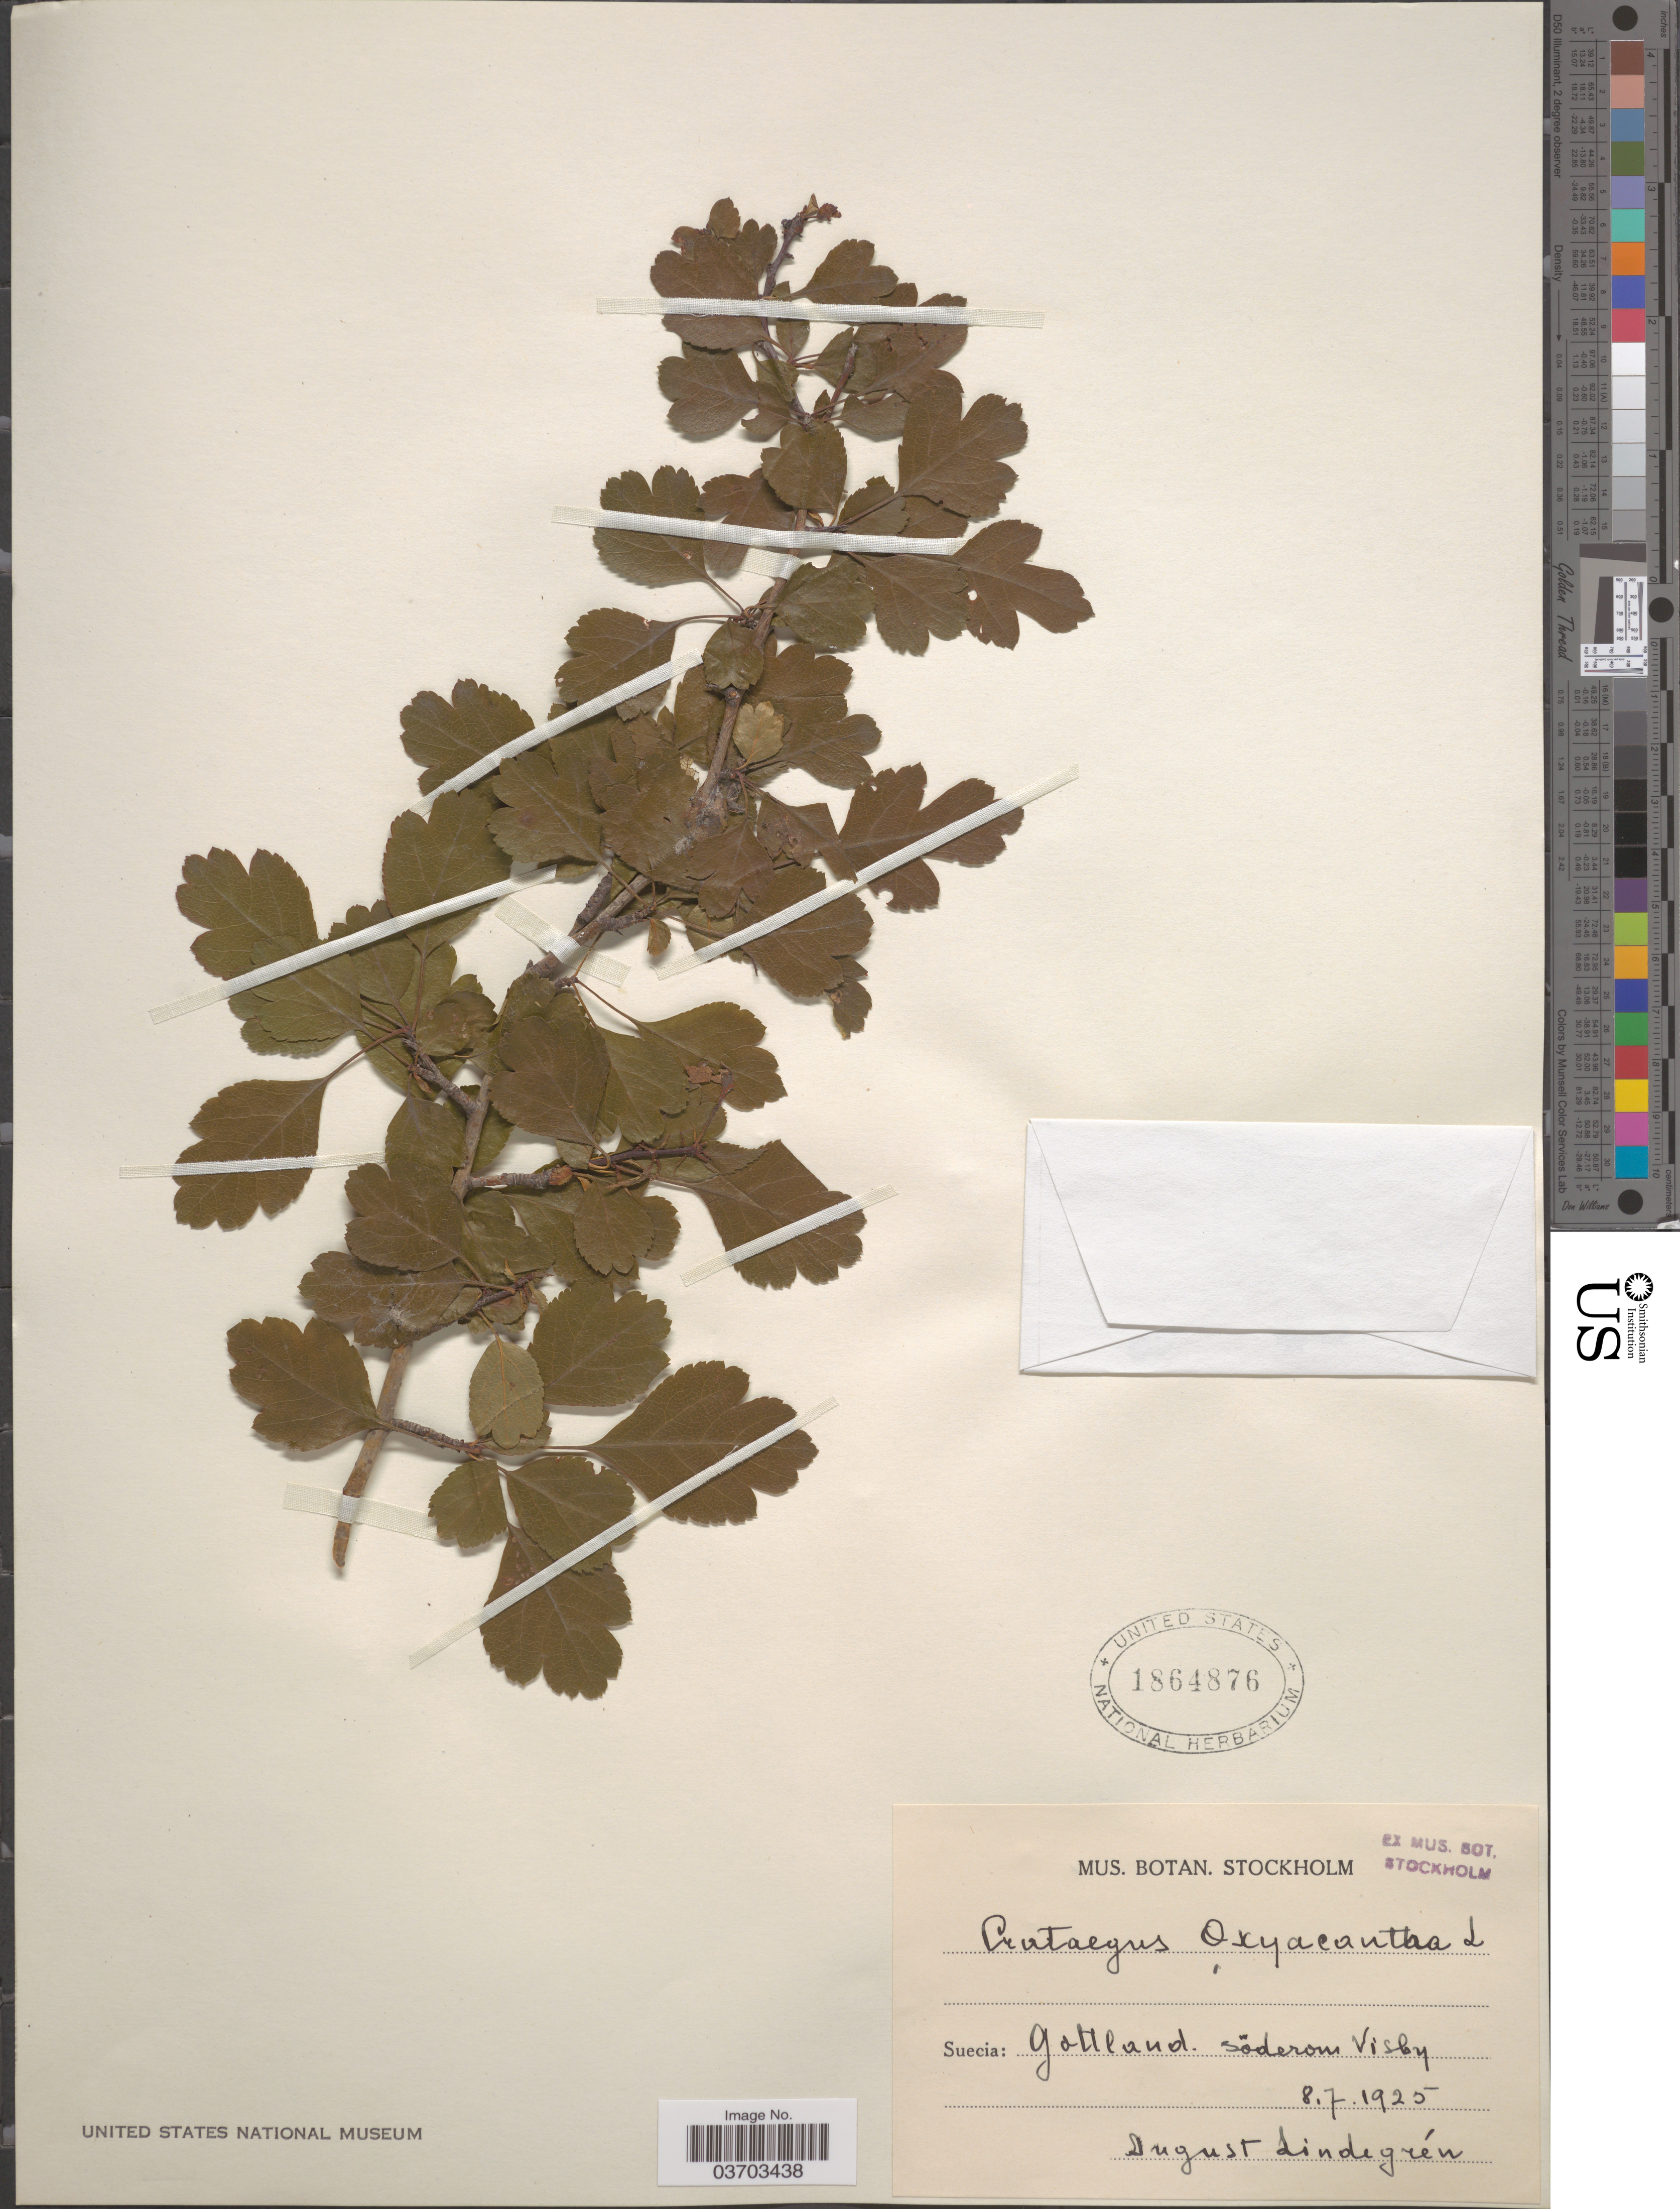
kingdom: Plantae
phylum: Tracheophyta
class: Magnoliopsida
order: Rosales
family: Rosaceae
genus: Crataegus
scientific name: Crataegus rhipidophylla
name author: Gand.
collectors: A. Lindegrén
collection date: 1925-07-08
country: Sweden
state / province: Gotland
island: Gotland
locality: Suecia: Gottland Söderom Visby.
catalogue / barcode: US 1864876